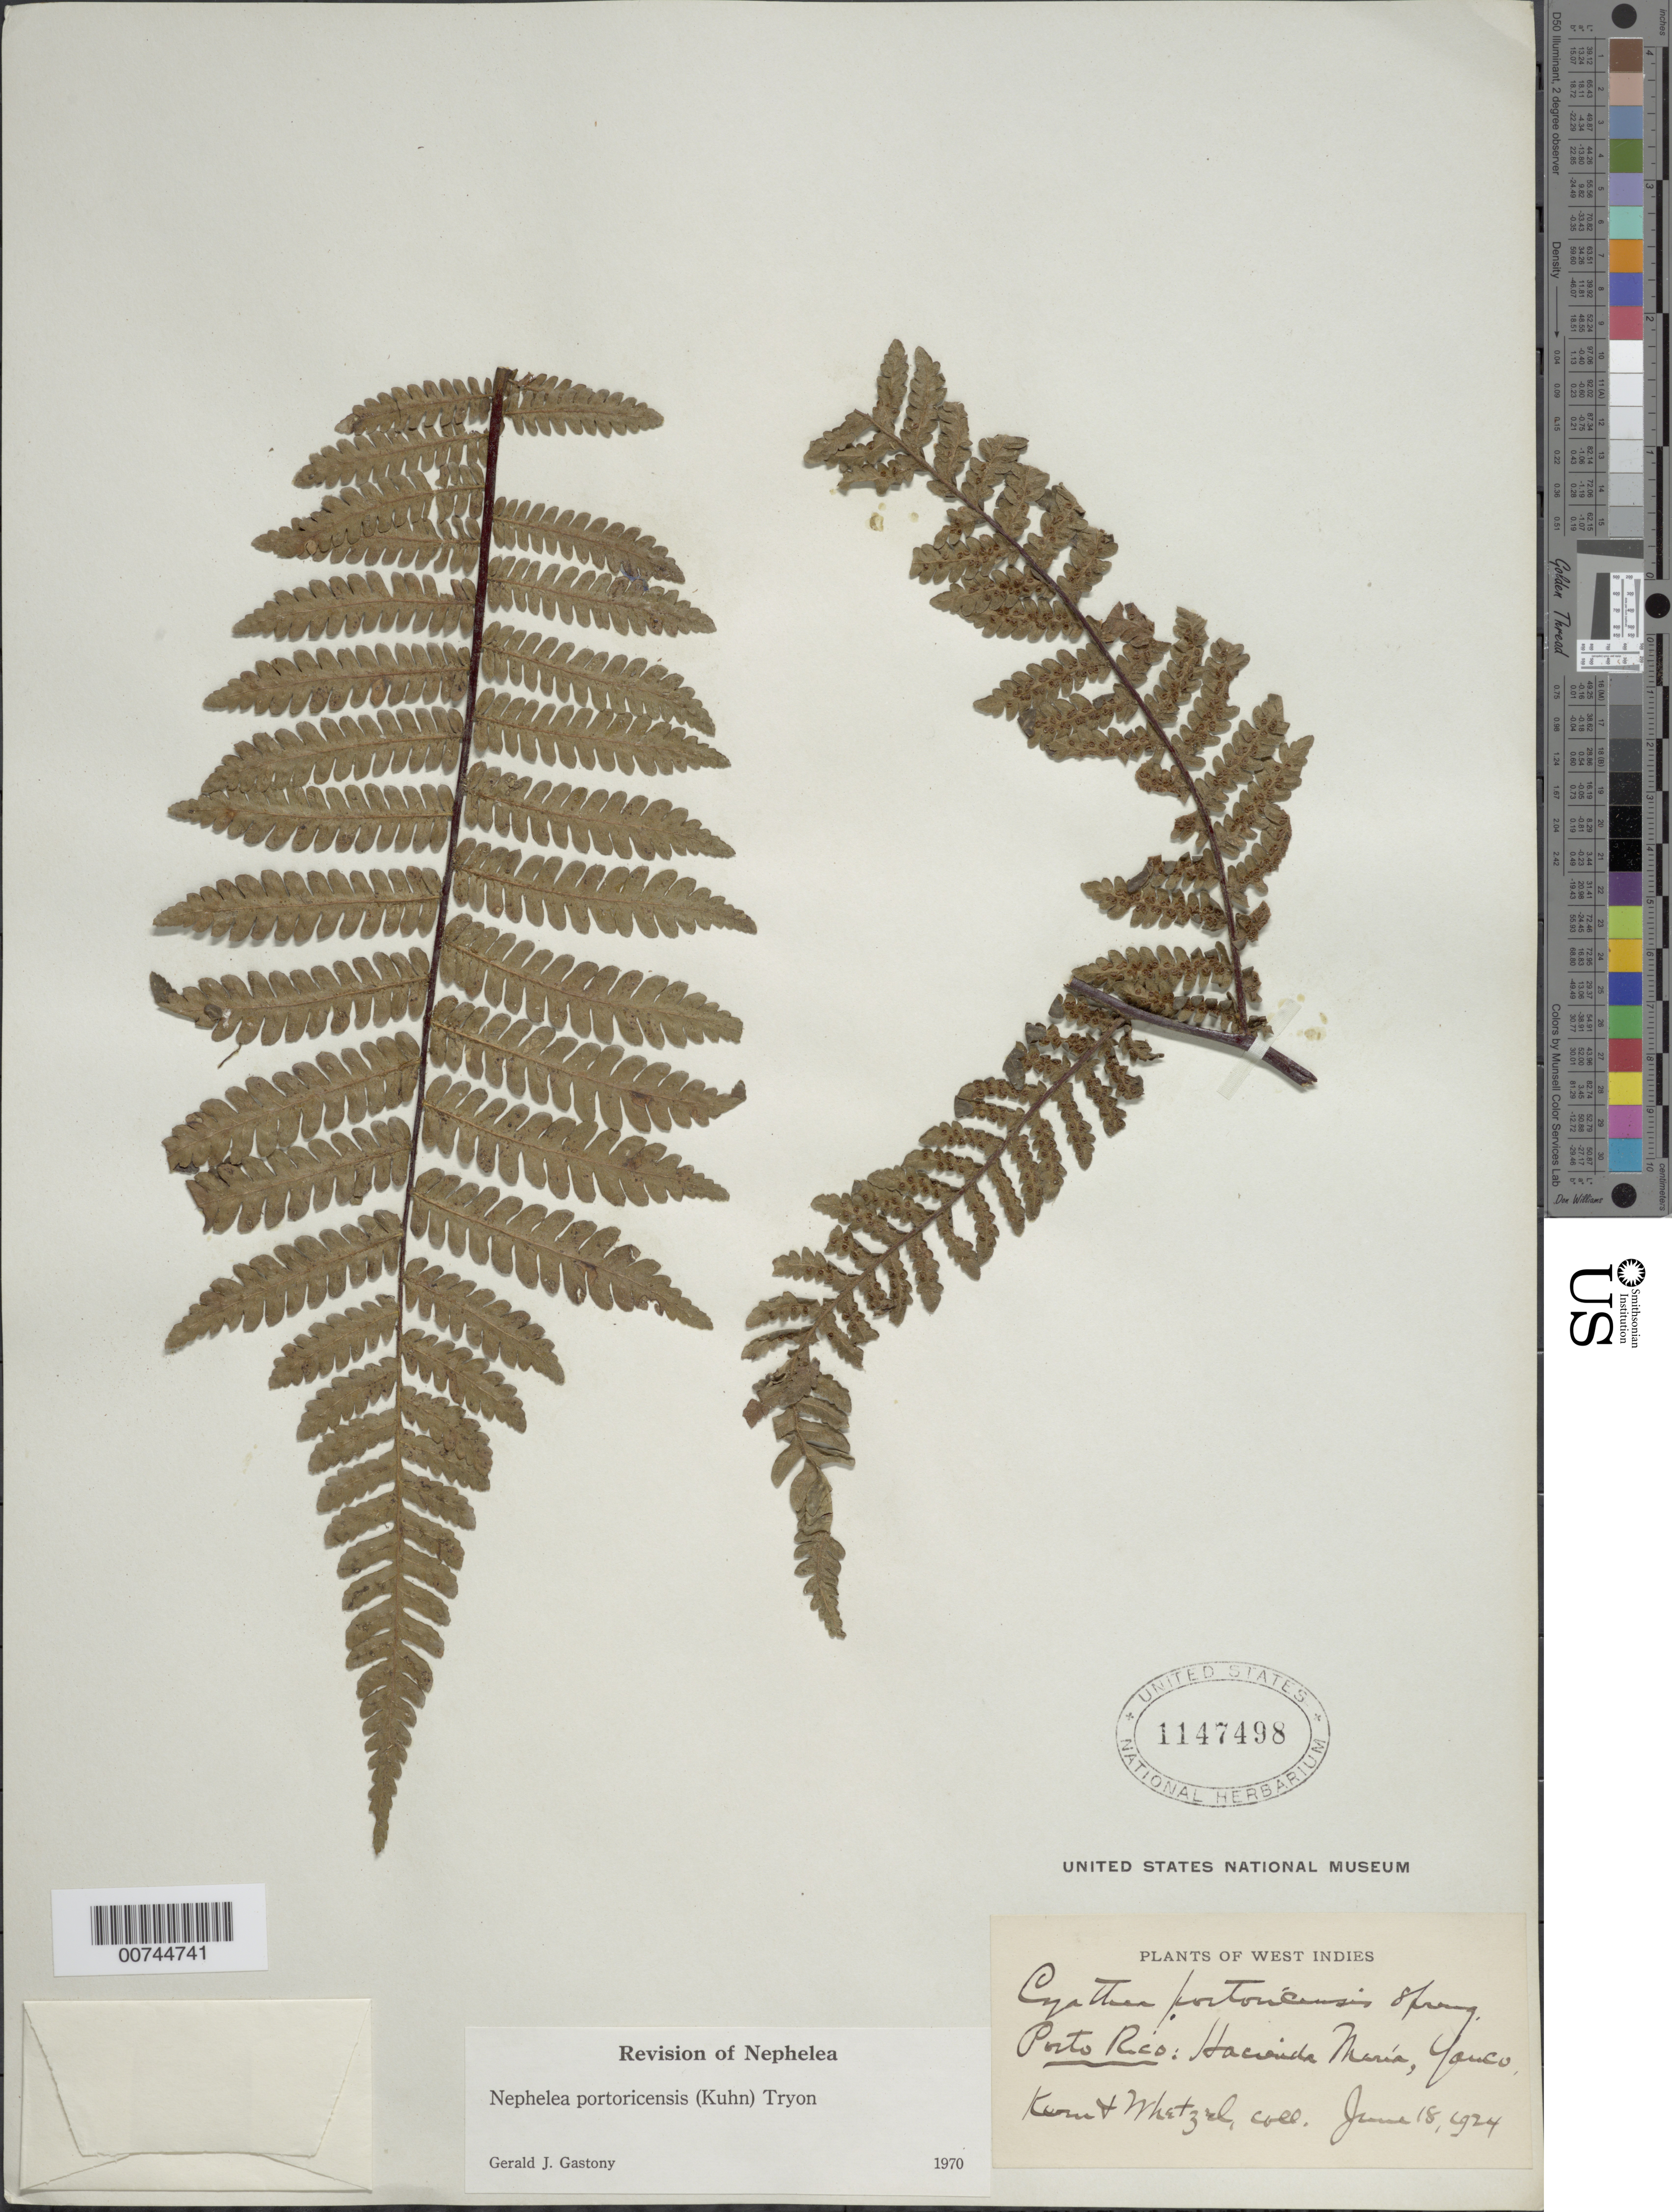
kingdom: Plantae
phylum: Tracheophyta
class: Polypodiopsida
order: Cyatheales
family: Cyatheaceae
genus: Alsophila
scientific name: Alsophila portoricensis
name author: (Spreng. ex Kuhn) D.S. Conant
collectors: -. Mhetzel & -. Kerm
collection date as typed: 18 Jun 1924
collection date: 1924-06-18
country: Puerto Rico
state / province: Yauco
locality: Hacienda María, Yauco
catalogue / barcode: US 1147498